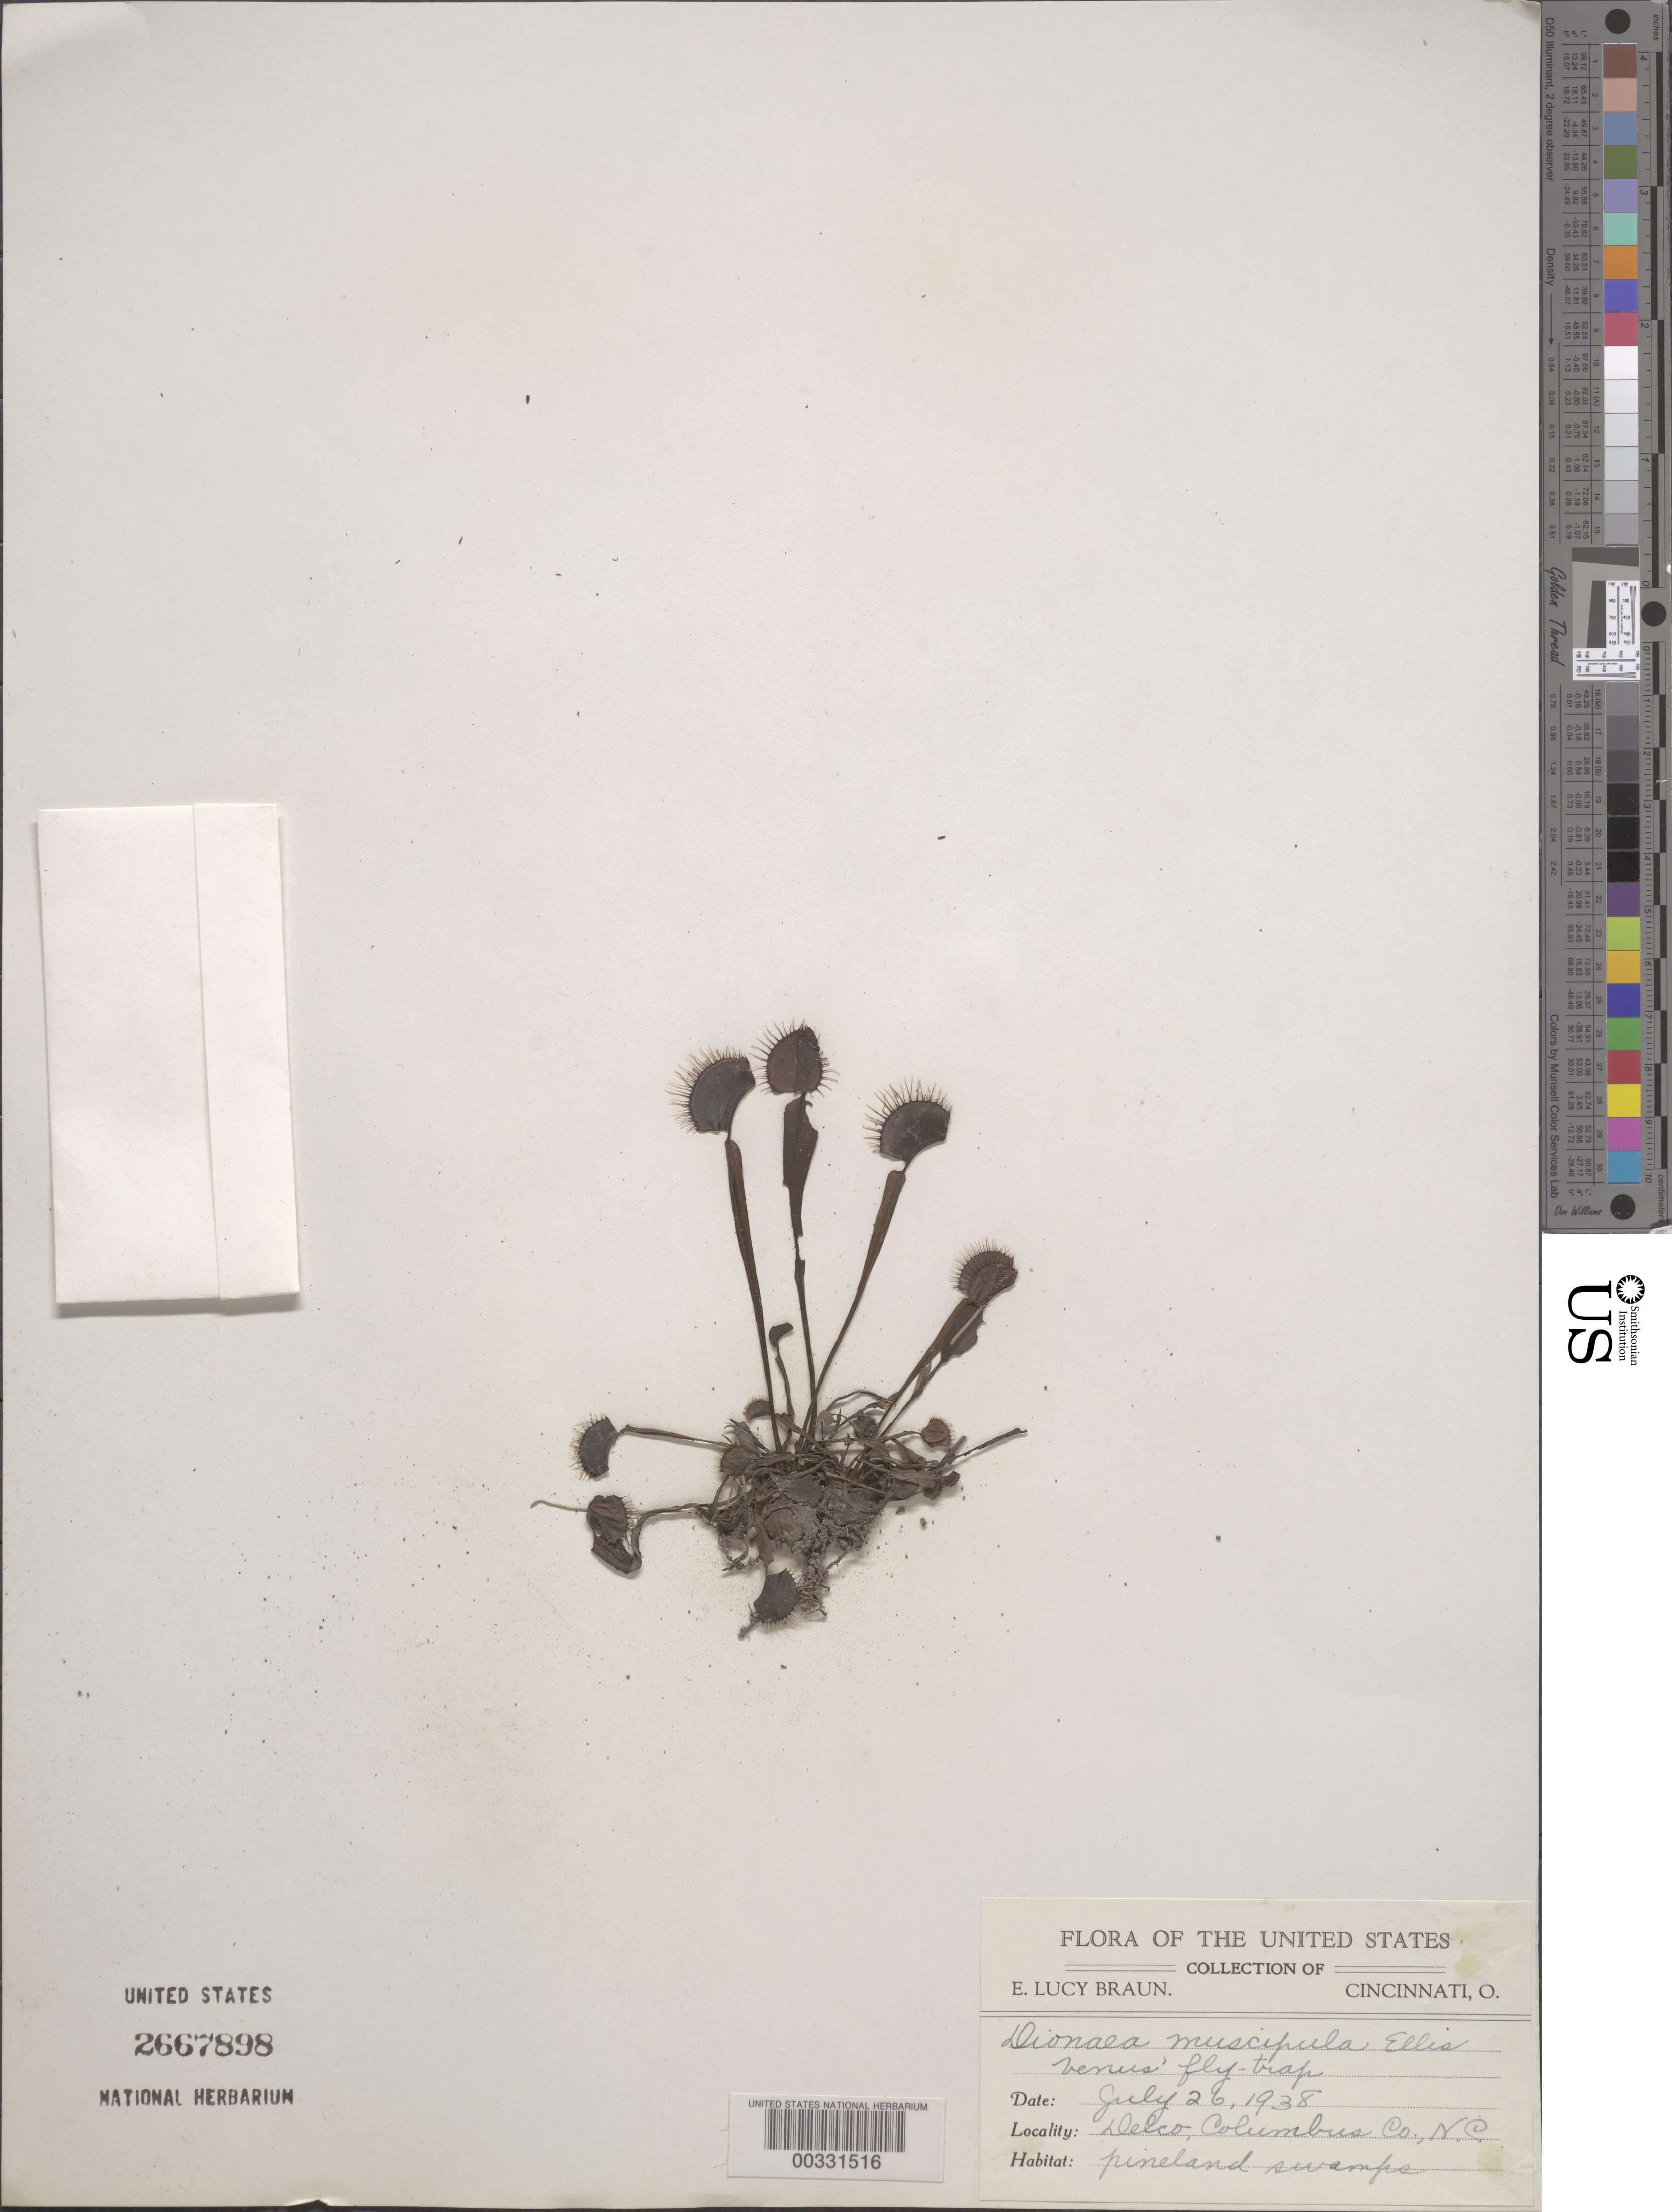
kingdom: Plantae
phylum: Tracheophyta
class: Magnoliopsida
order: Caryophyllales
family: Droseraceae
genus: Dionaea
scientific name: Dionaea muscipula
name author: J. Ellis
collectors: E. L. Braun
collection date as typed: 26 Jul 1938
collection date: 1938-07-26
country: United States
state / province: North Carolina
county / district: Columbus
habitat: Pineland swamps.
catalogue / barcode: US 2667898